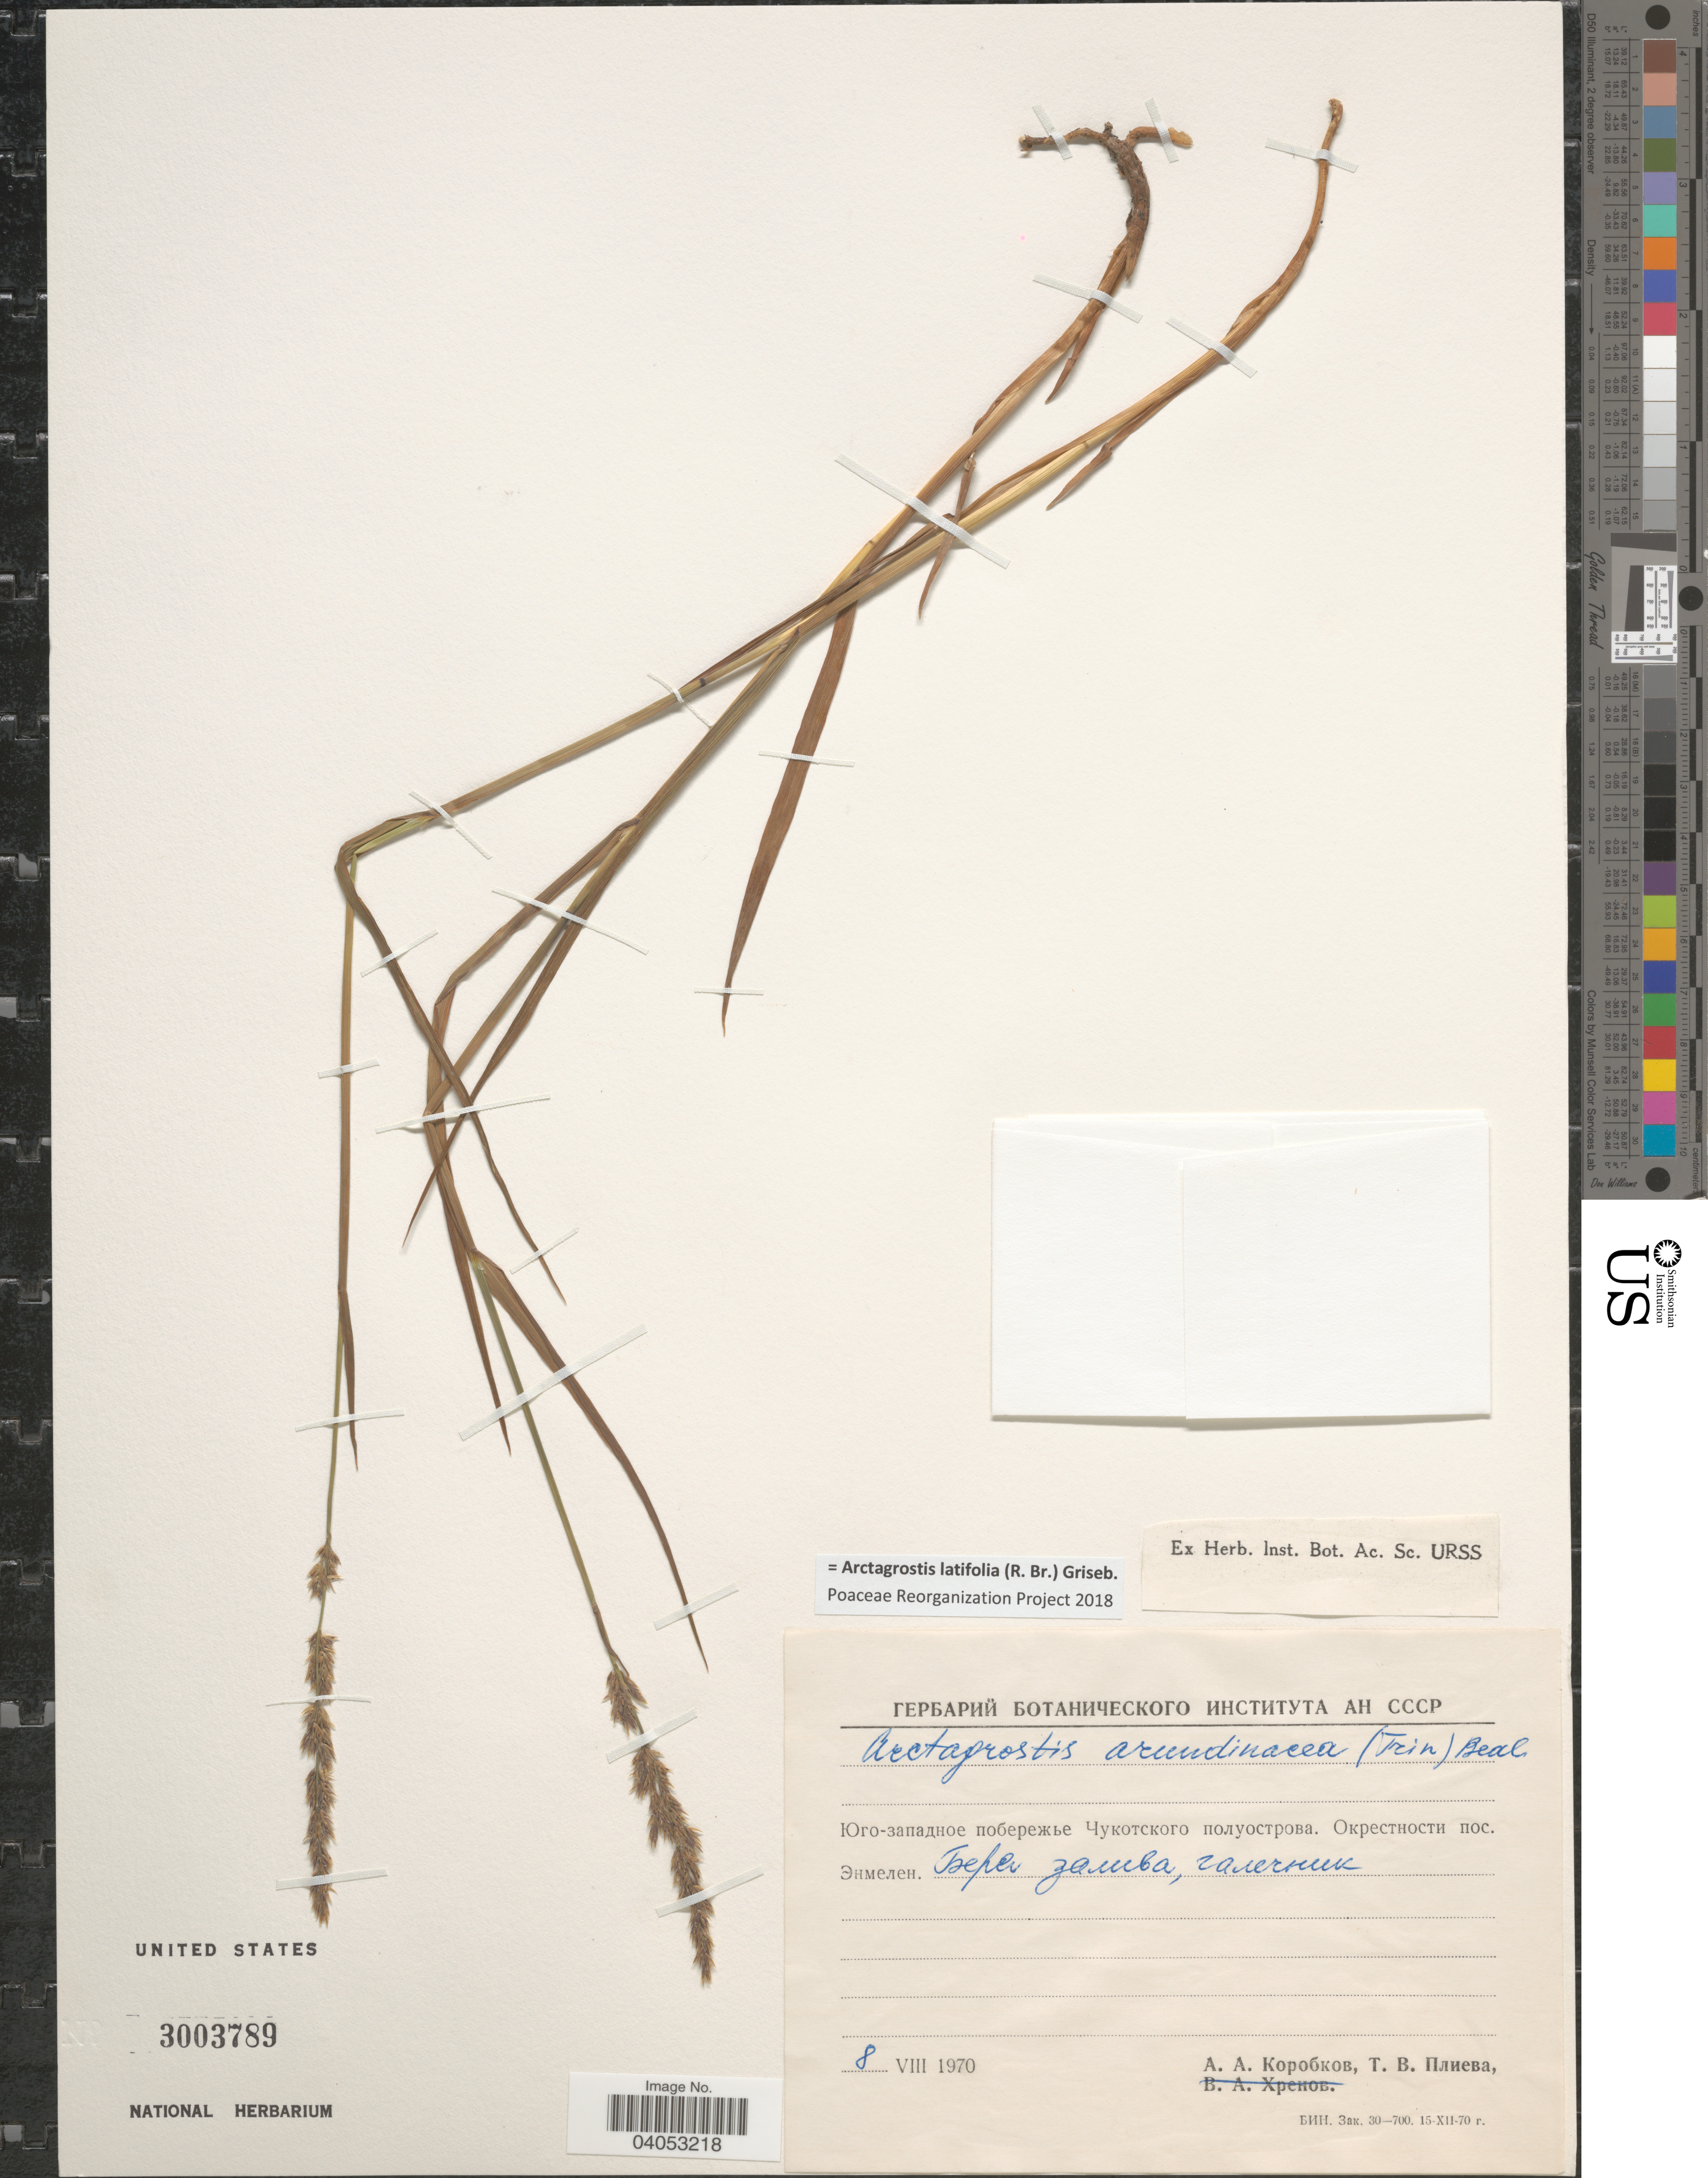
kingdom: Plantae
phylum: Tracheophyta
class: Liliopsida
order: Poales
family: Poaceae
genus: Arctagrostis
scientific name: Arctagrostis latifolia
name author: (R. Br.) Griseb.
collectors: A. Korobkov & Collector illegible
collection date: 1970-08-08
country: Russian Federation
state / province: Chukotka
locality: Vicinity of village Enmelen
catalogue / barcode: US 3003789